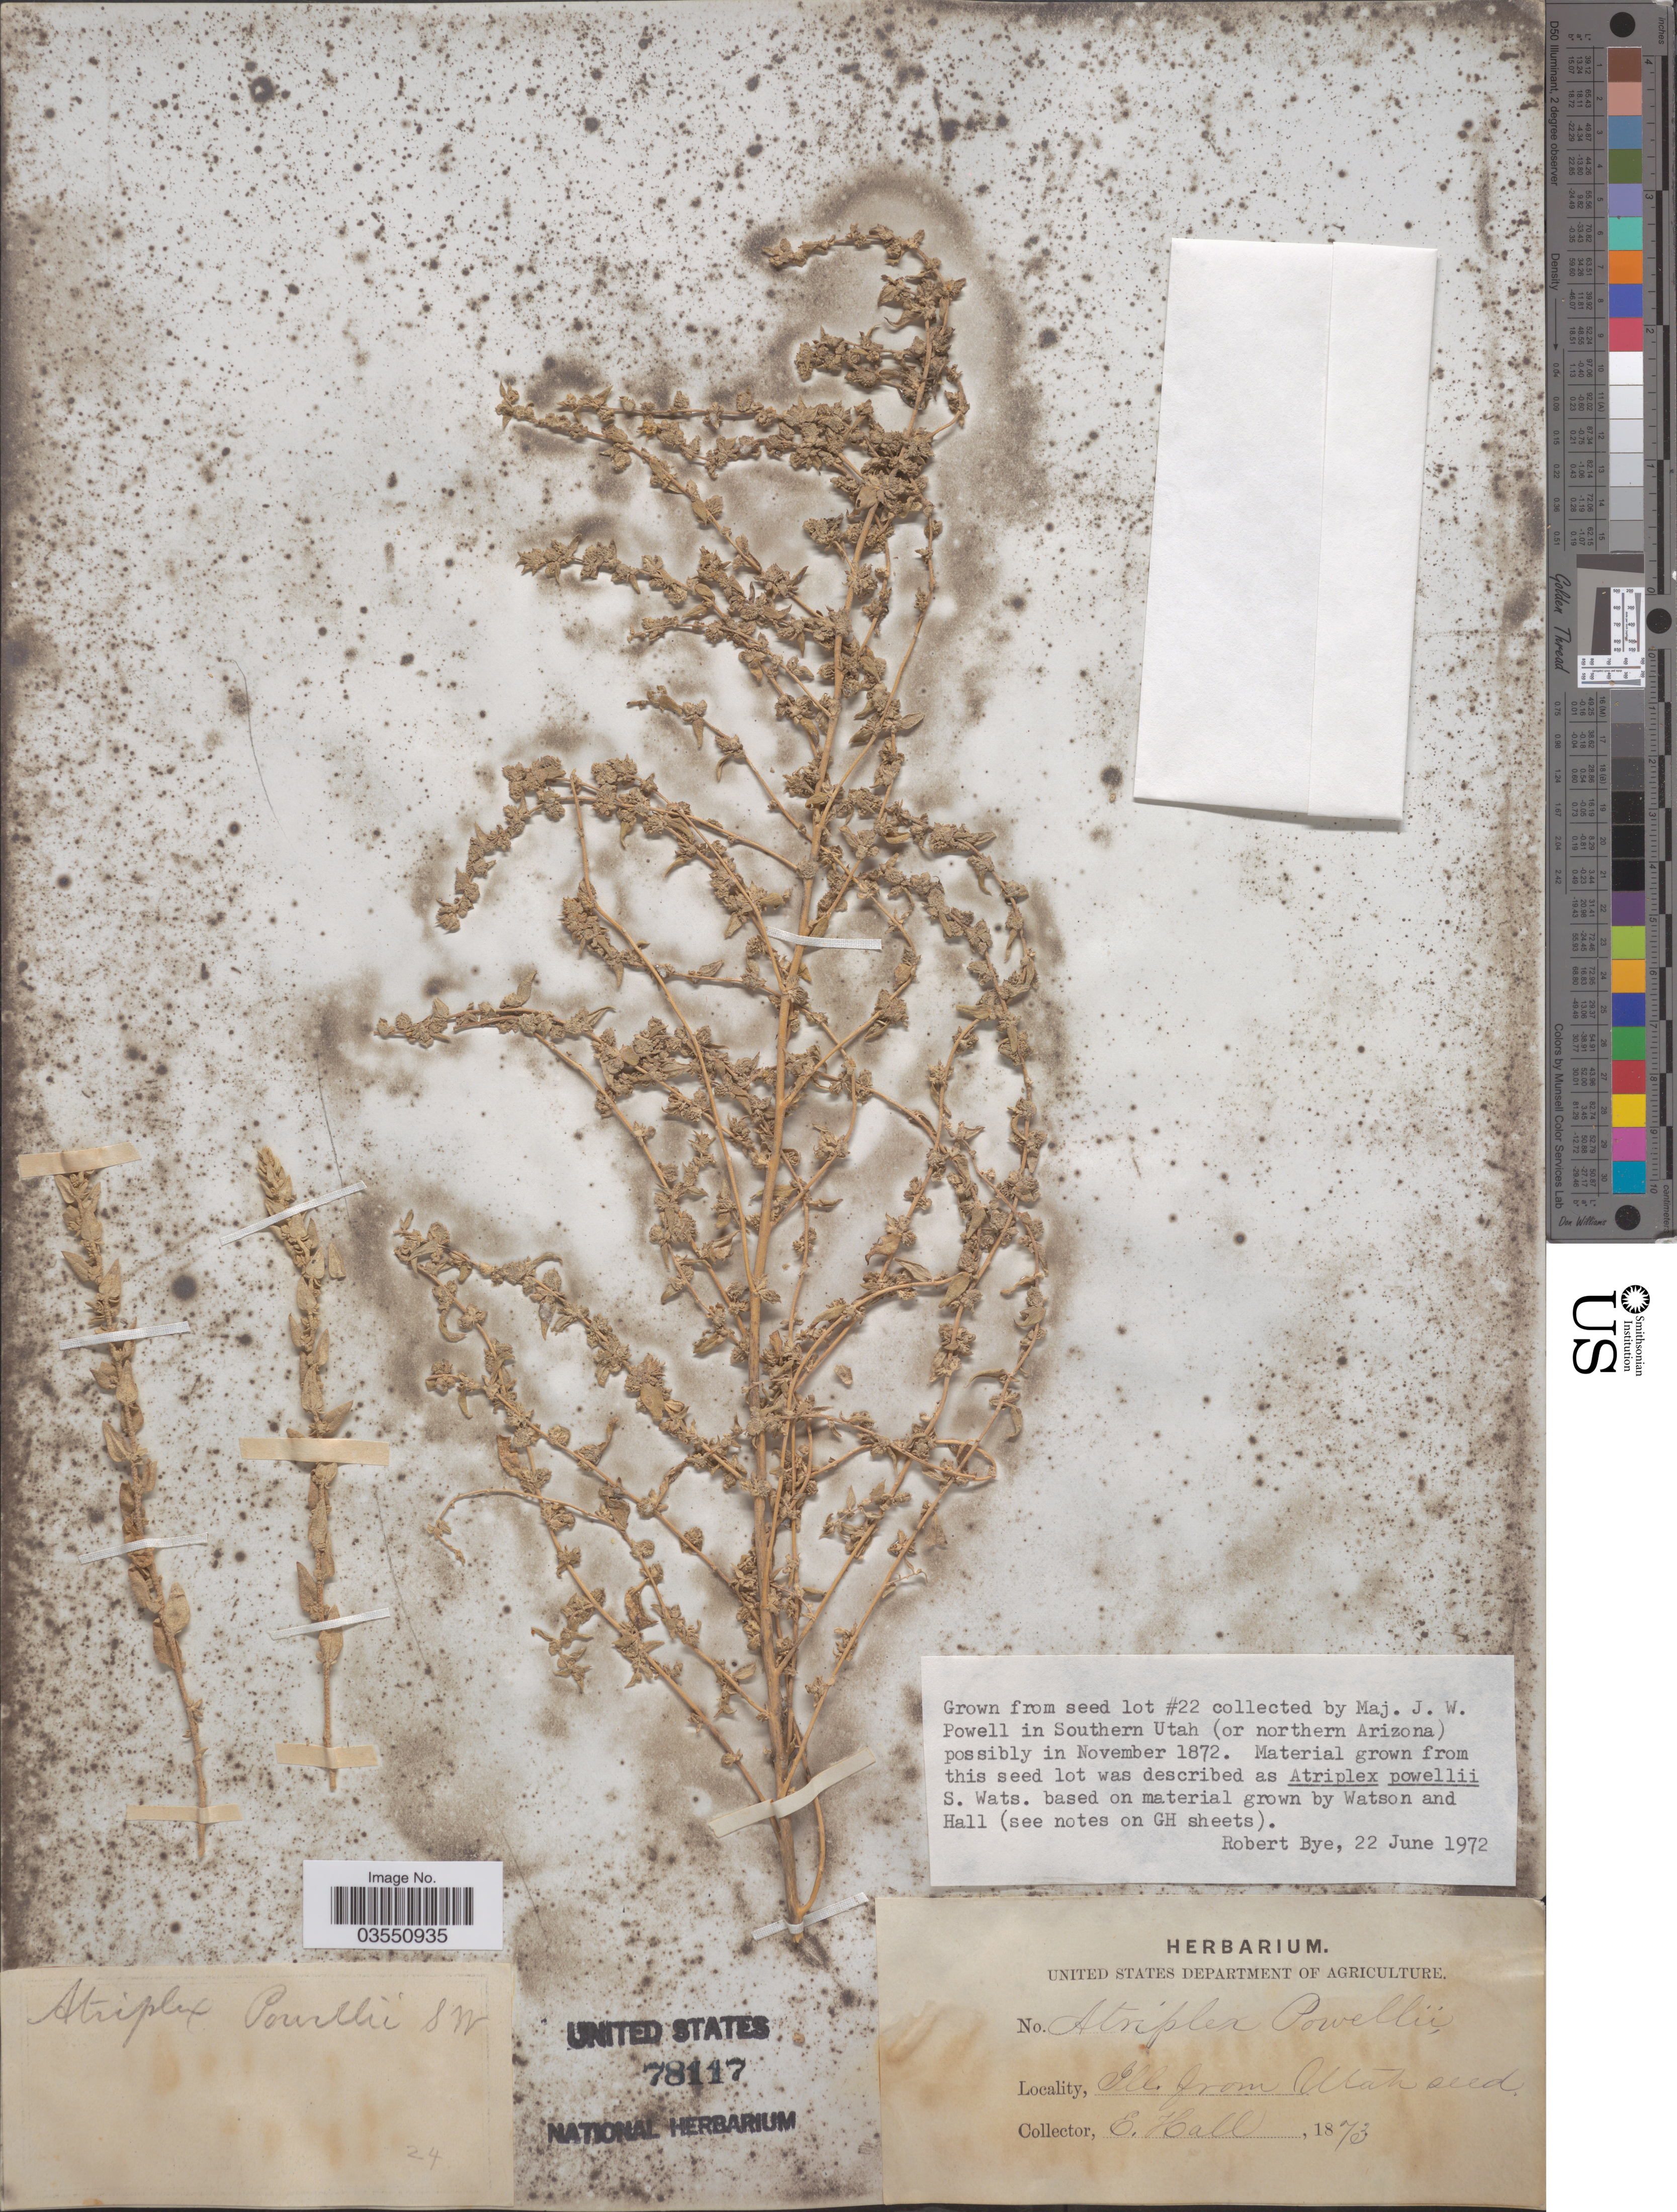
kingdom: Plantae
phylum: Tracheophyta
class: Magnoliopsida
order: Caryophyllales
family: Amaranthaceae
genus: Atriplex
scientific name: Atriplex powellii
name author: S. Watson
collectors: E. Hall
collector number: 24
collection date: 1873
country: United States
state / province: Illinois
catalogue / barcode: US 78117